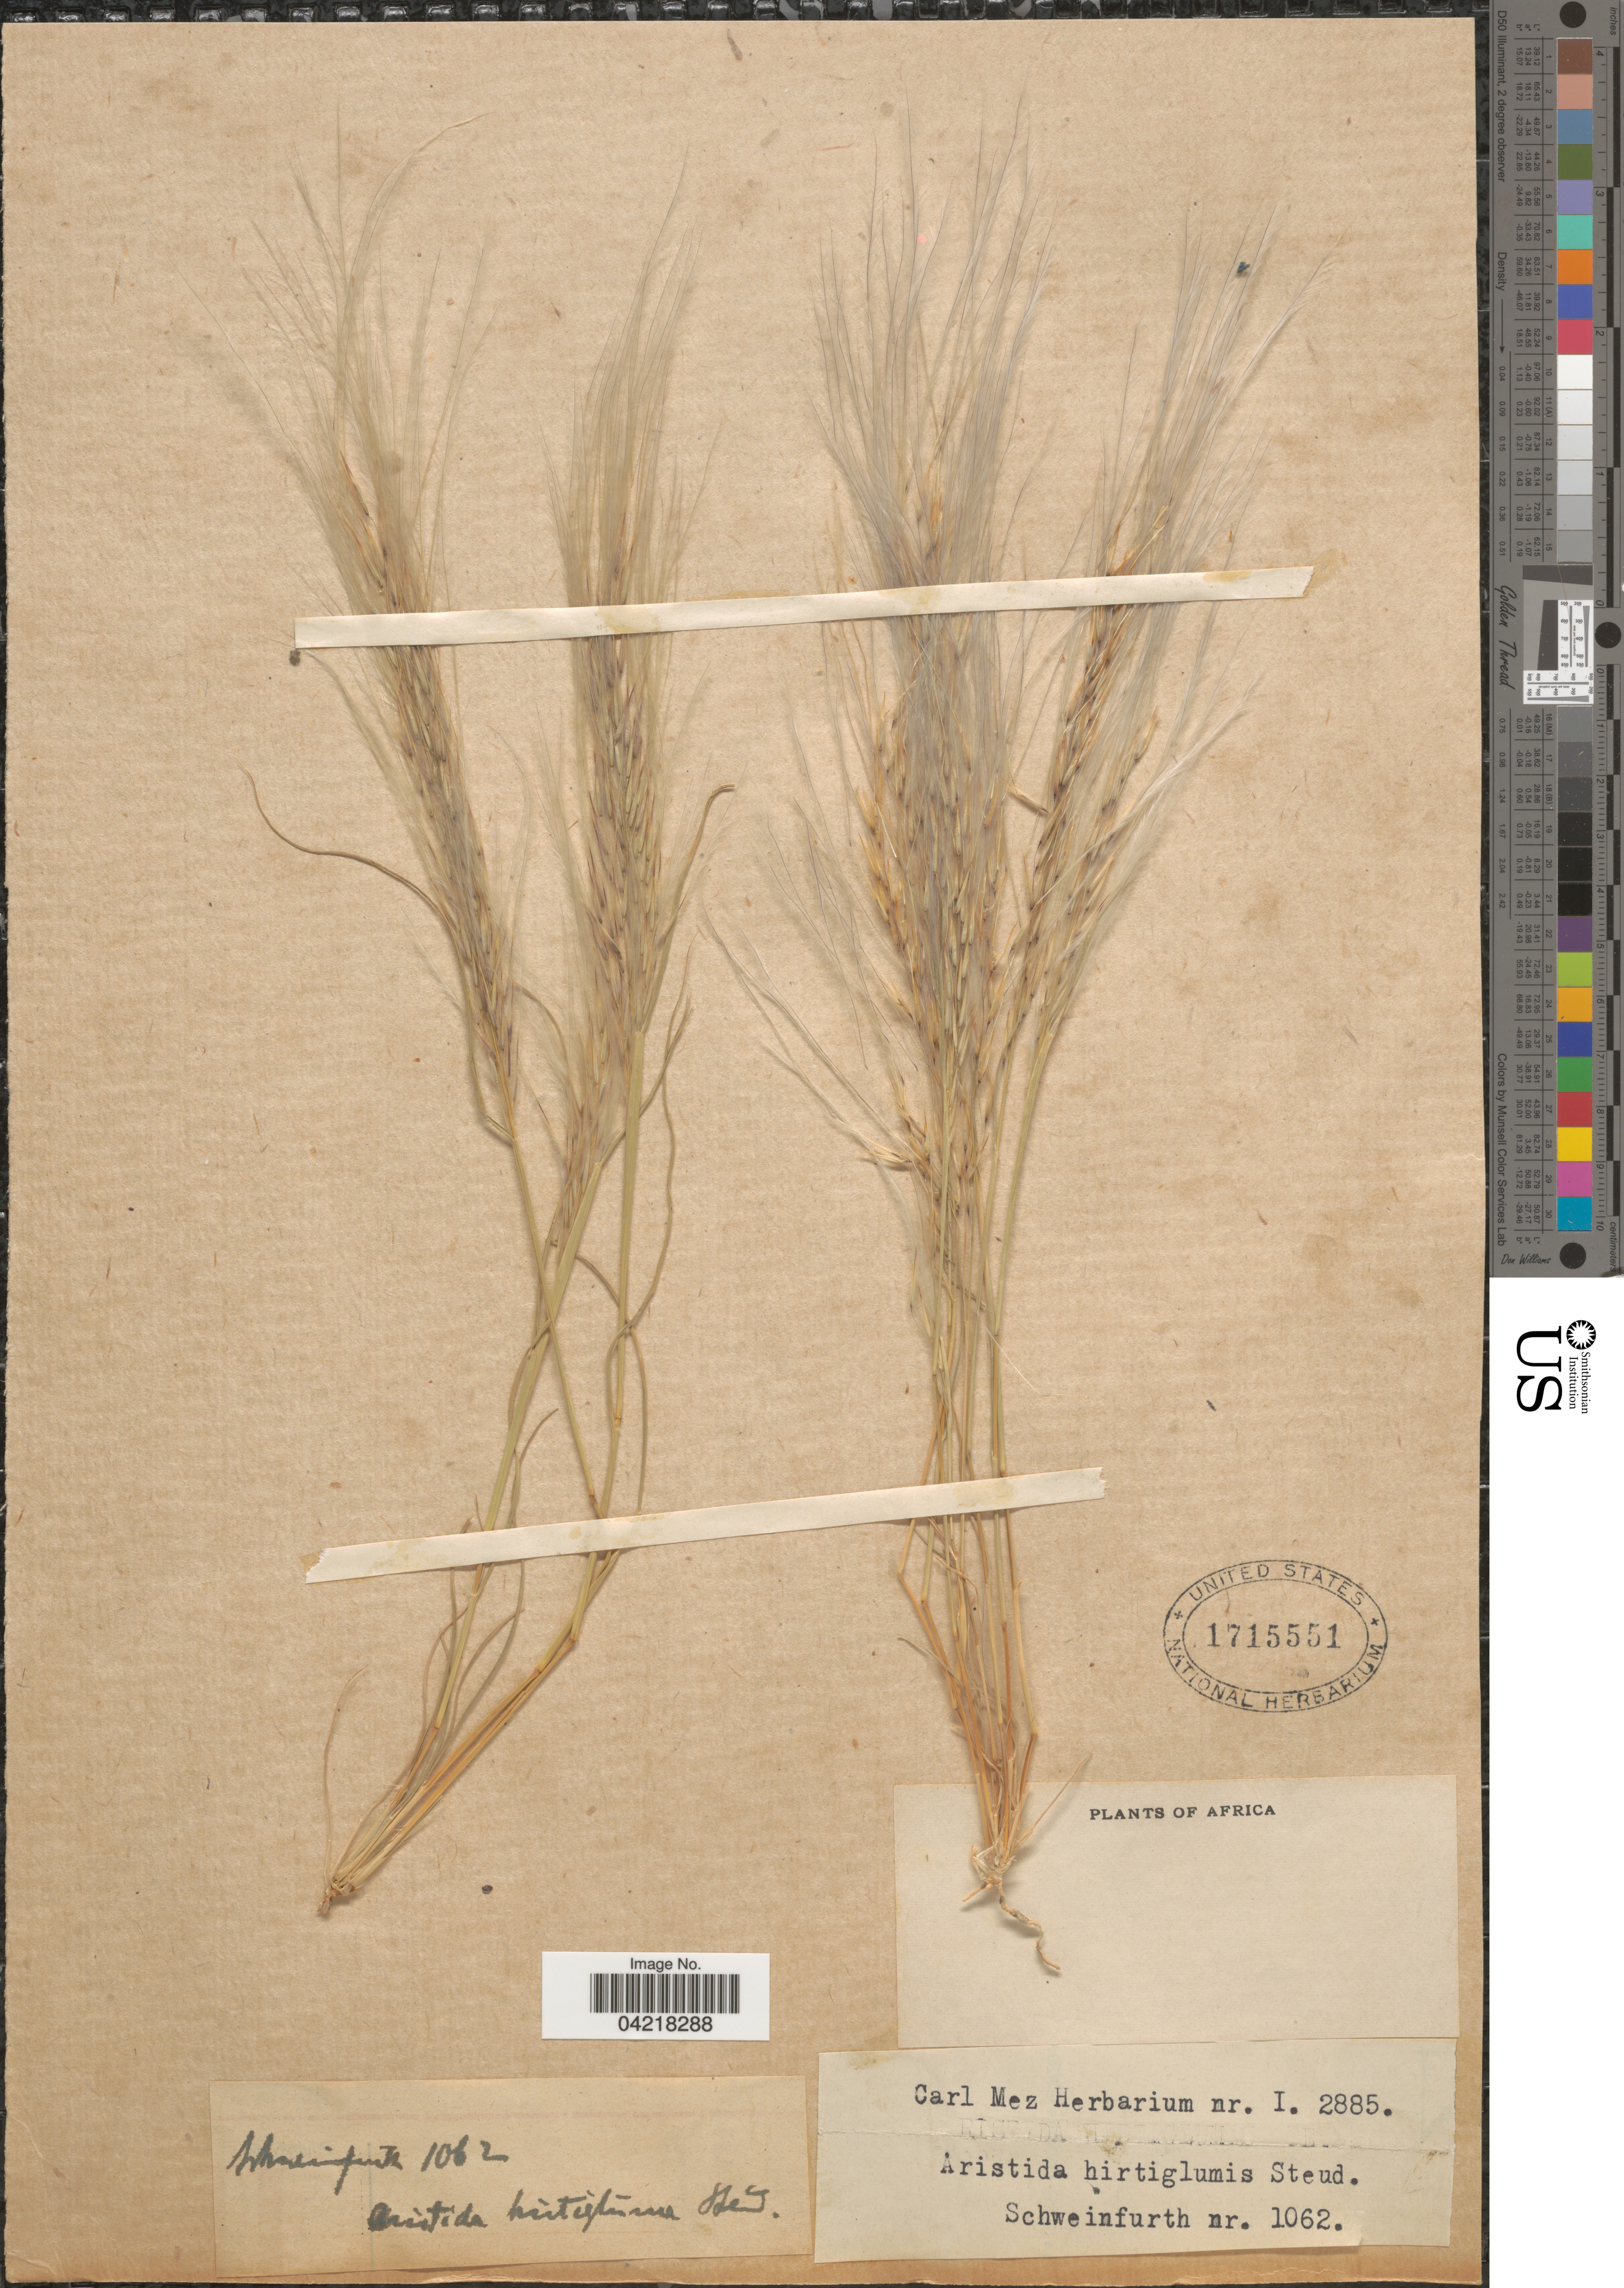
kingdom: Plantae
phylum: Tracheophyta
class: Liliopsida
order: Poales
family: Poaceae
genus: Stipagrostis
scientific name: Stipagrostis hirtigluma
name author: (Steud. ex Trin. & Rupr.) De Winter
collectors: Schweinfurth, --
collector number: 1062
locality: Africa.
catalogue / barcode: US 1715551